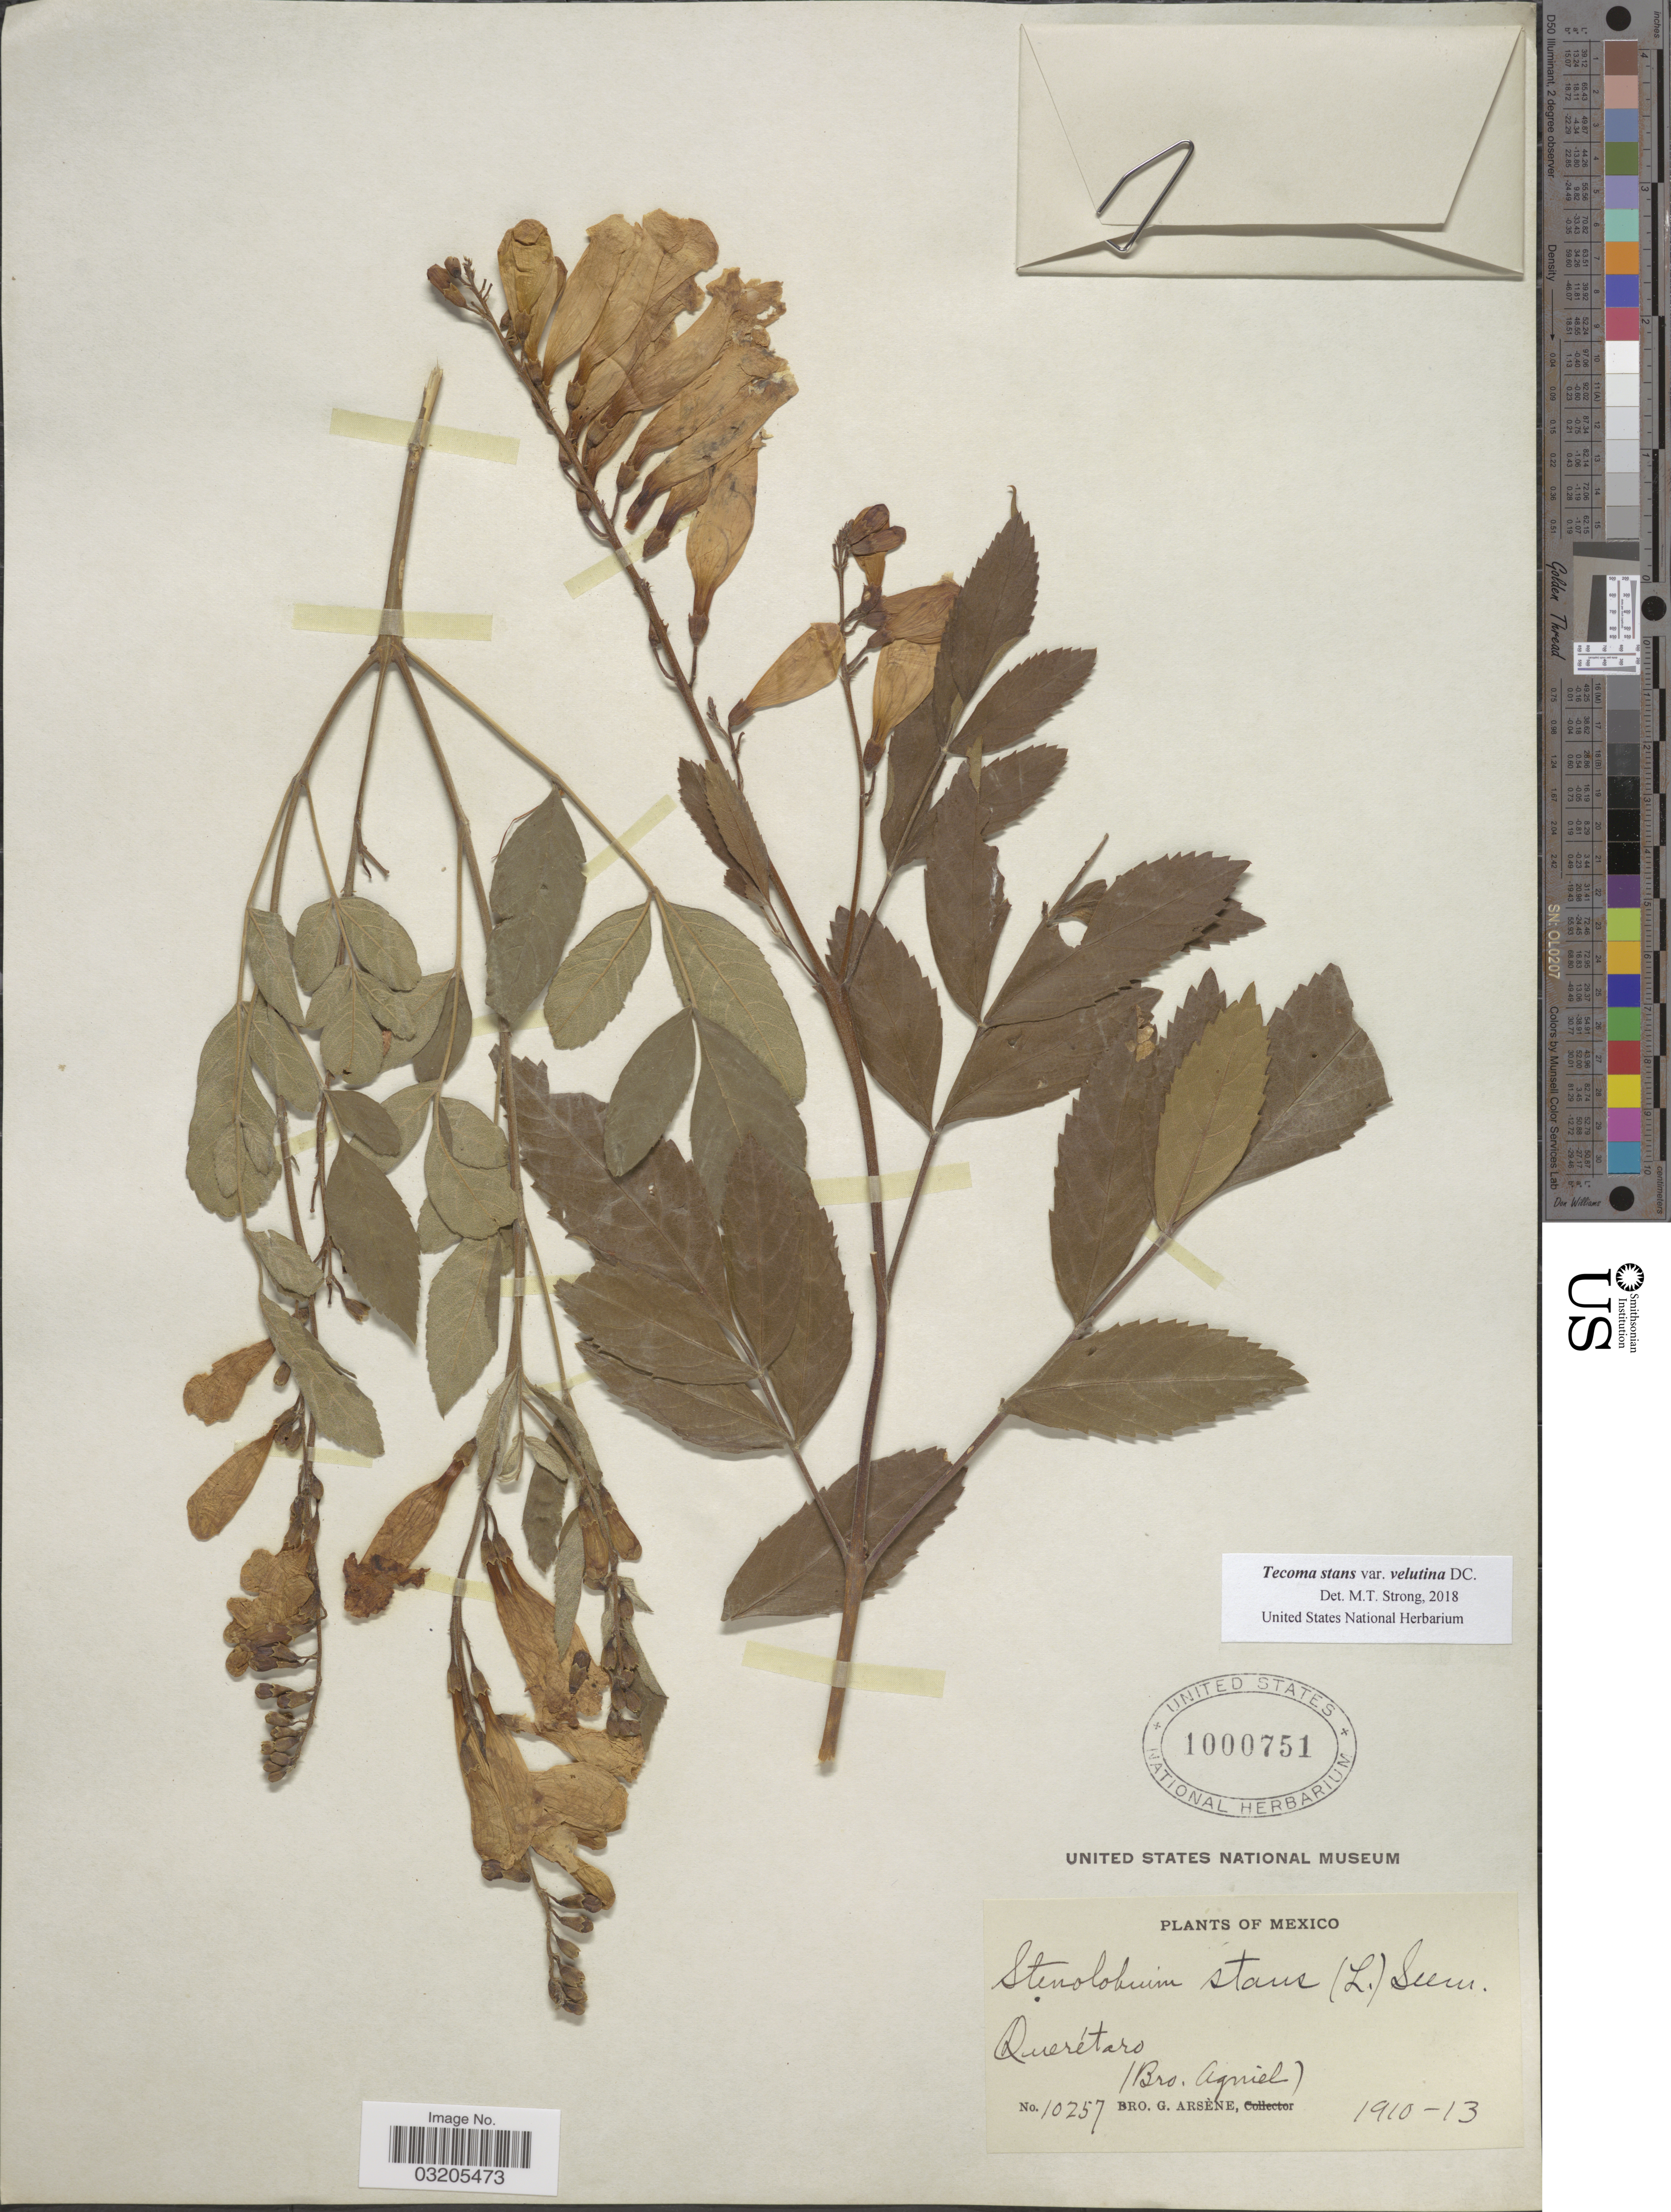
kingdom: Plantae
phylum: Tracheophyta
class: Magnoliopsida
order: Lamiales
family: Bignoniaceae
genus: Tecoma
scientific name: Tecoma stans var. velutina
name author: DC.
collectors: Bro. G. Arsène & Bro. Agniel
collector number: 10257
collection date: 1910/1913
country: Mexico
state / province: Querétaro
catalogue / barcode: US 1000751